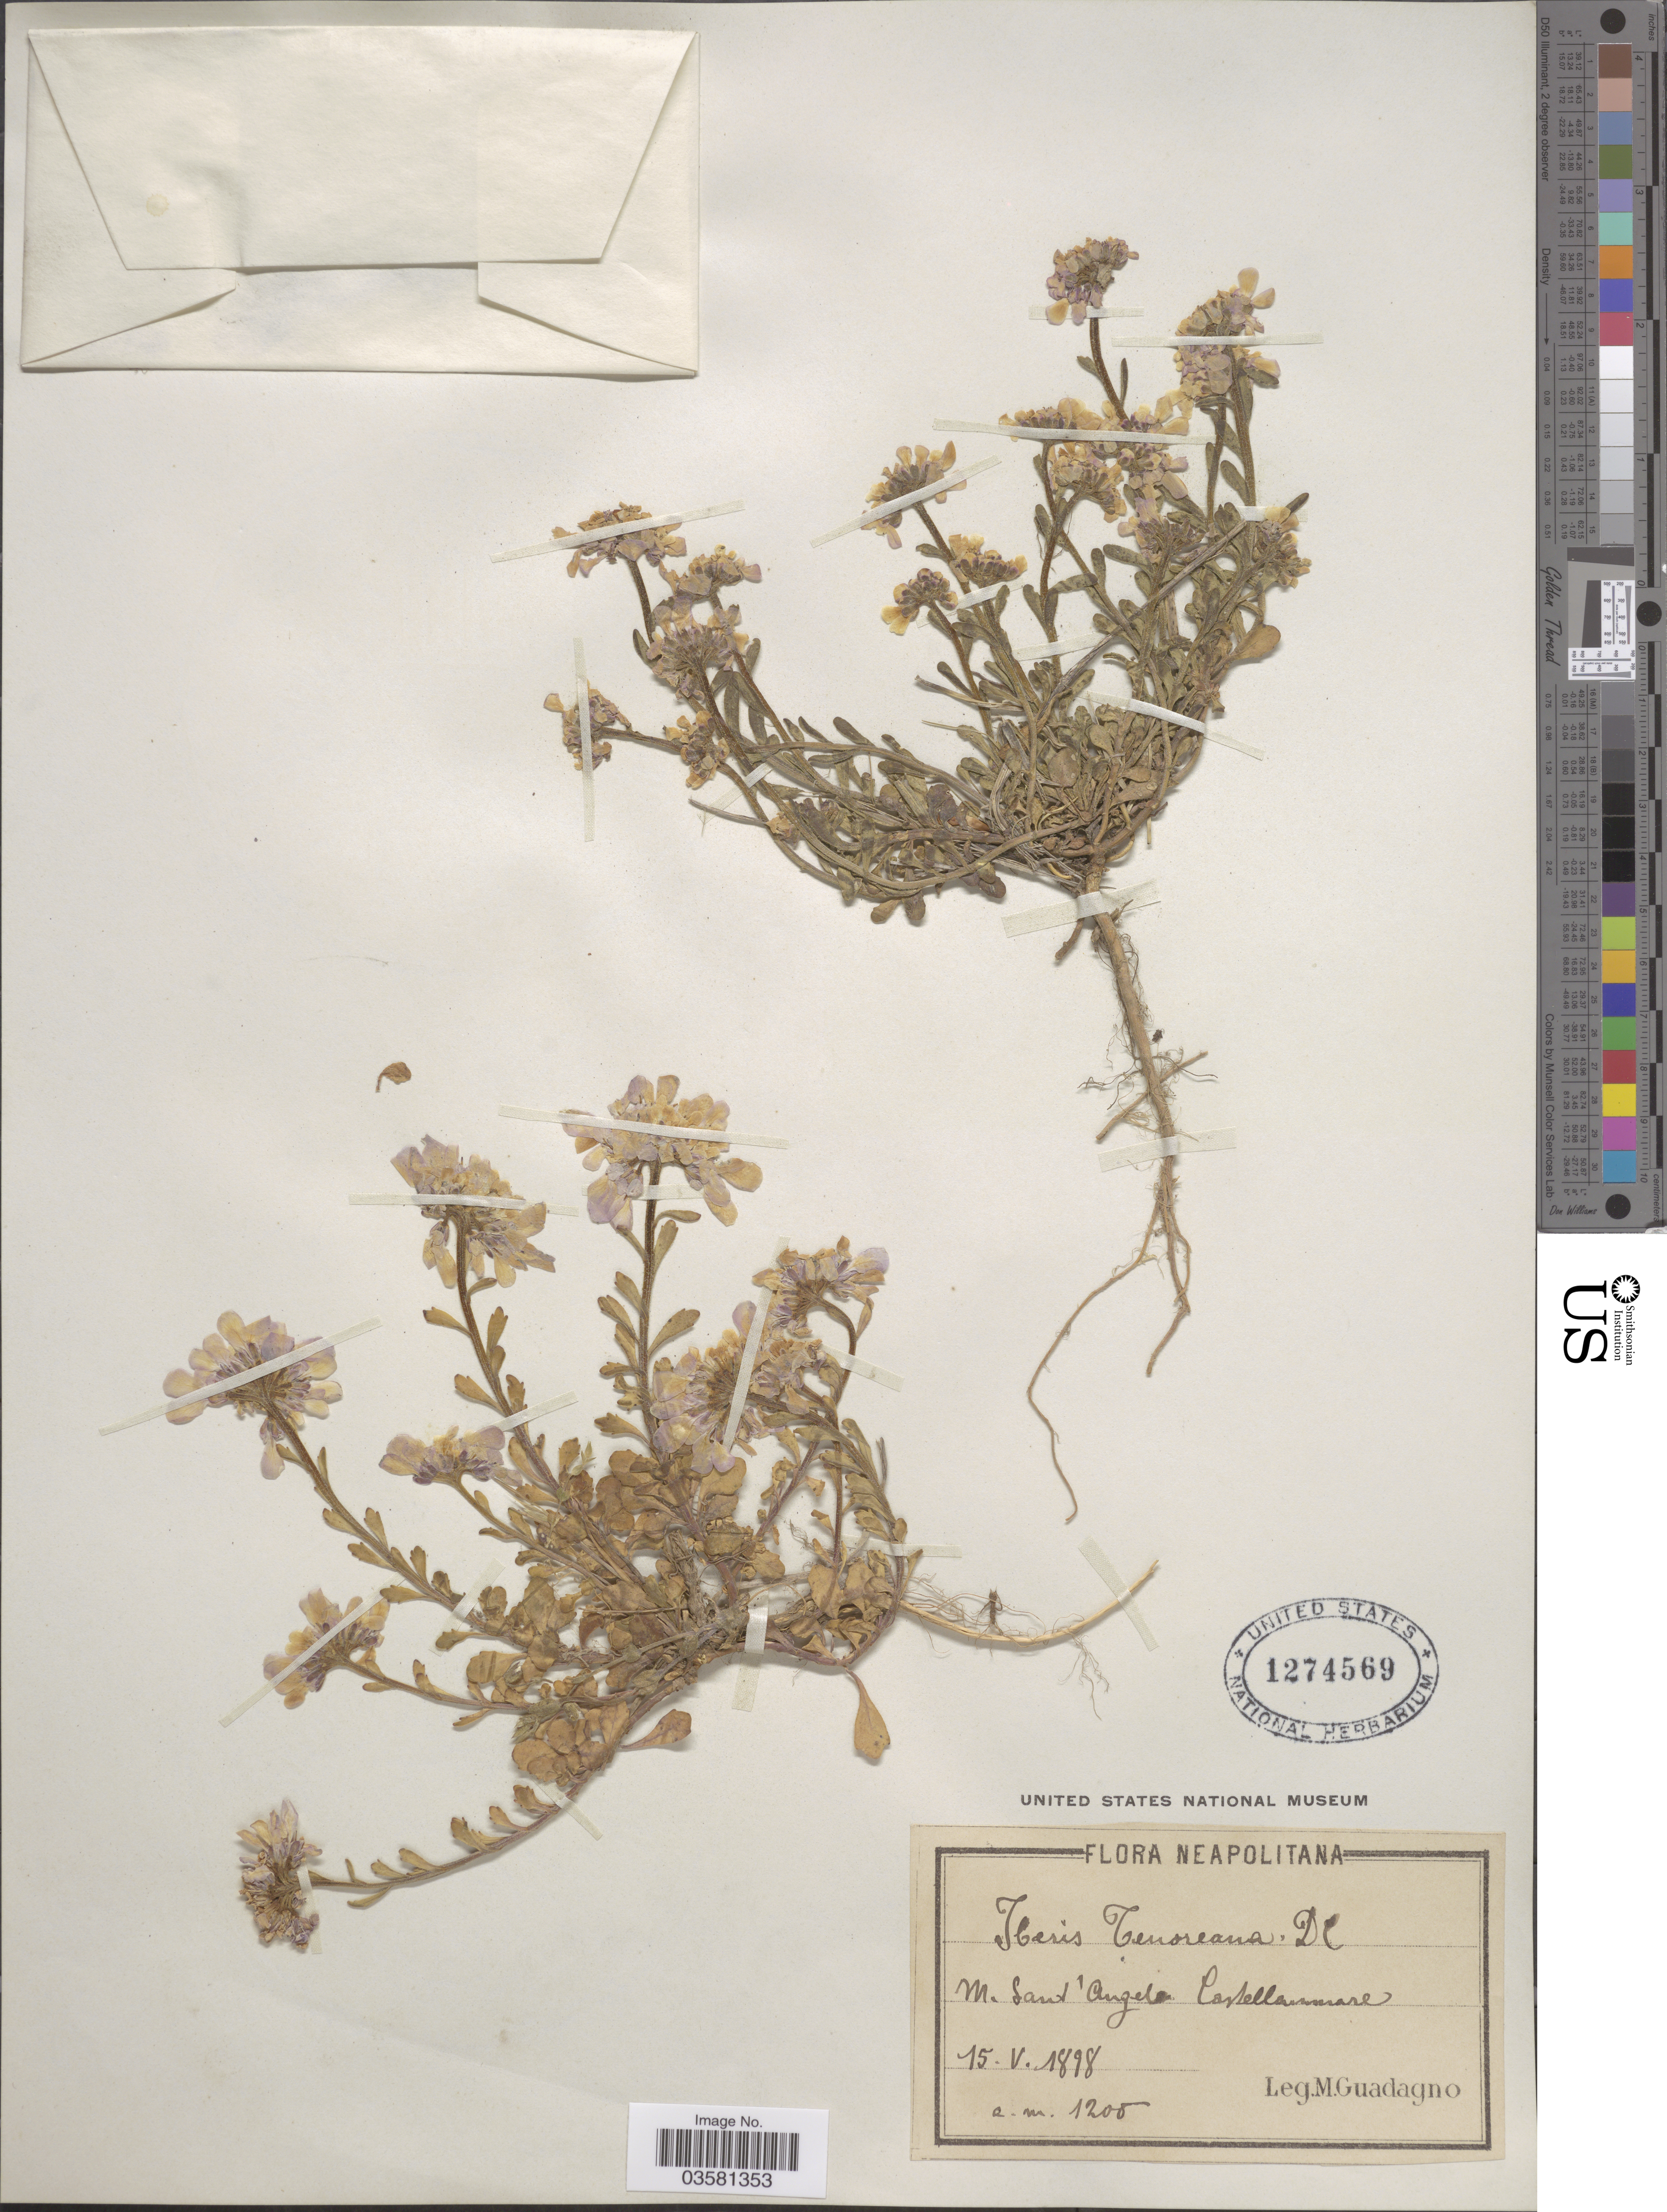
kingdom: Plantae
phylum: Tracheophyta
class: Magnoliopsida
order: Brassicales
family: Brassicaceae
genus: Iberis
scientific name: Iberis tenoreana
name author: DC.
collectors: M. Guadagno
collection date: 1898-05-15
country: Italy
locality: Neapolitana. M. Sant' Angelo. Castellammare.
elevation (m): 1200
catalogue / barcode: US 1274569